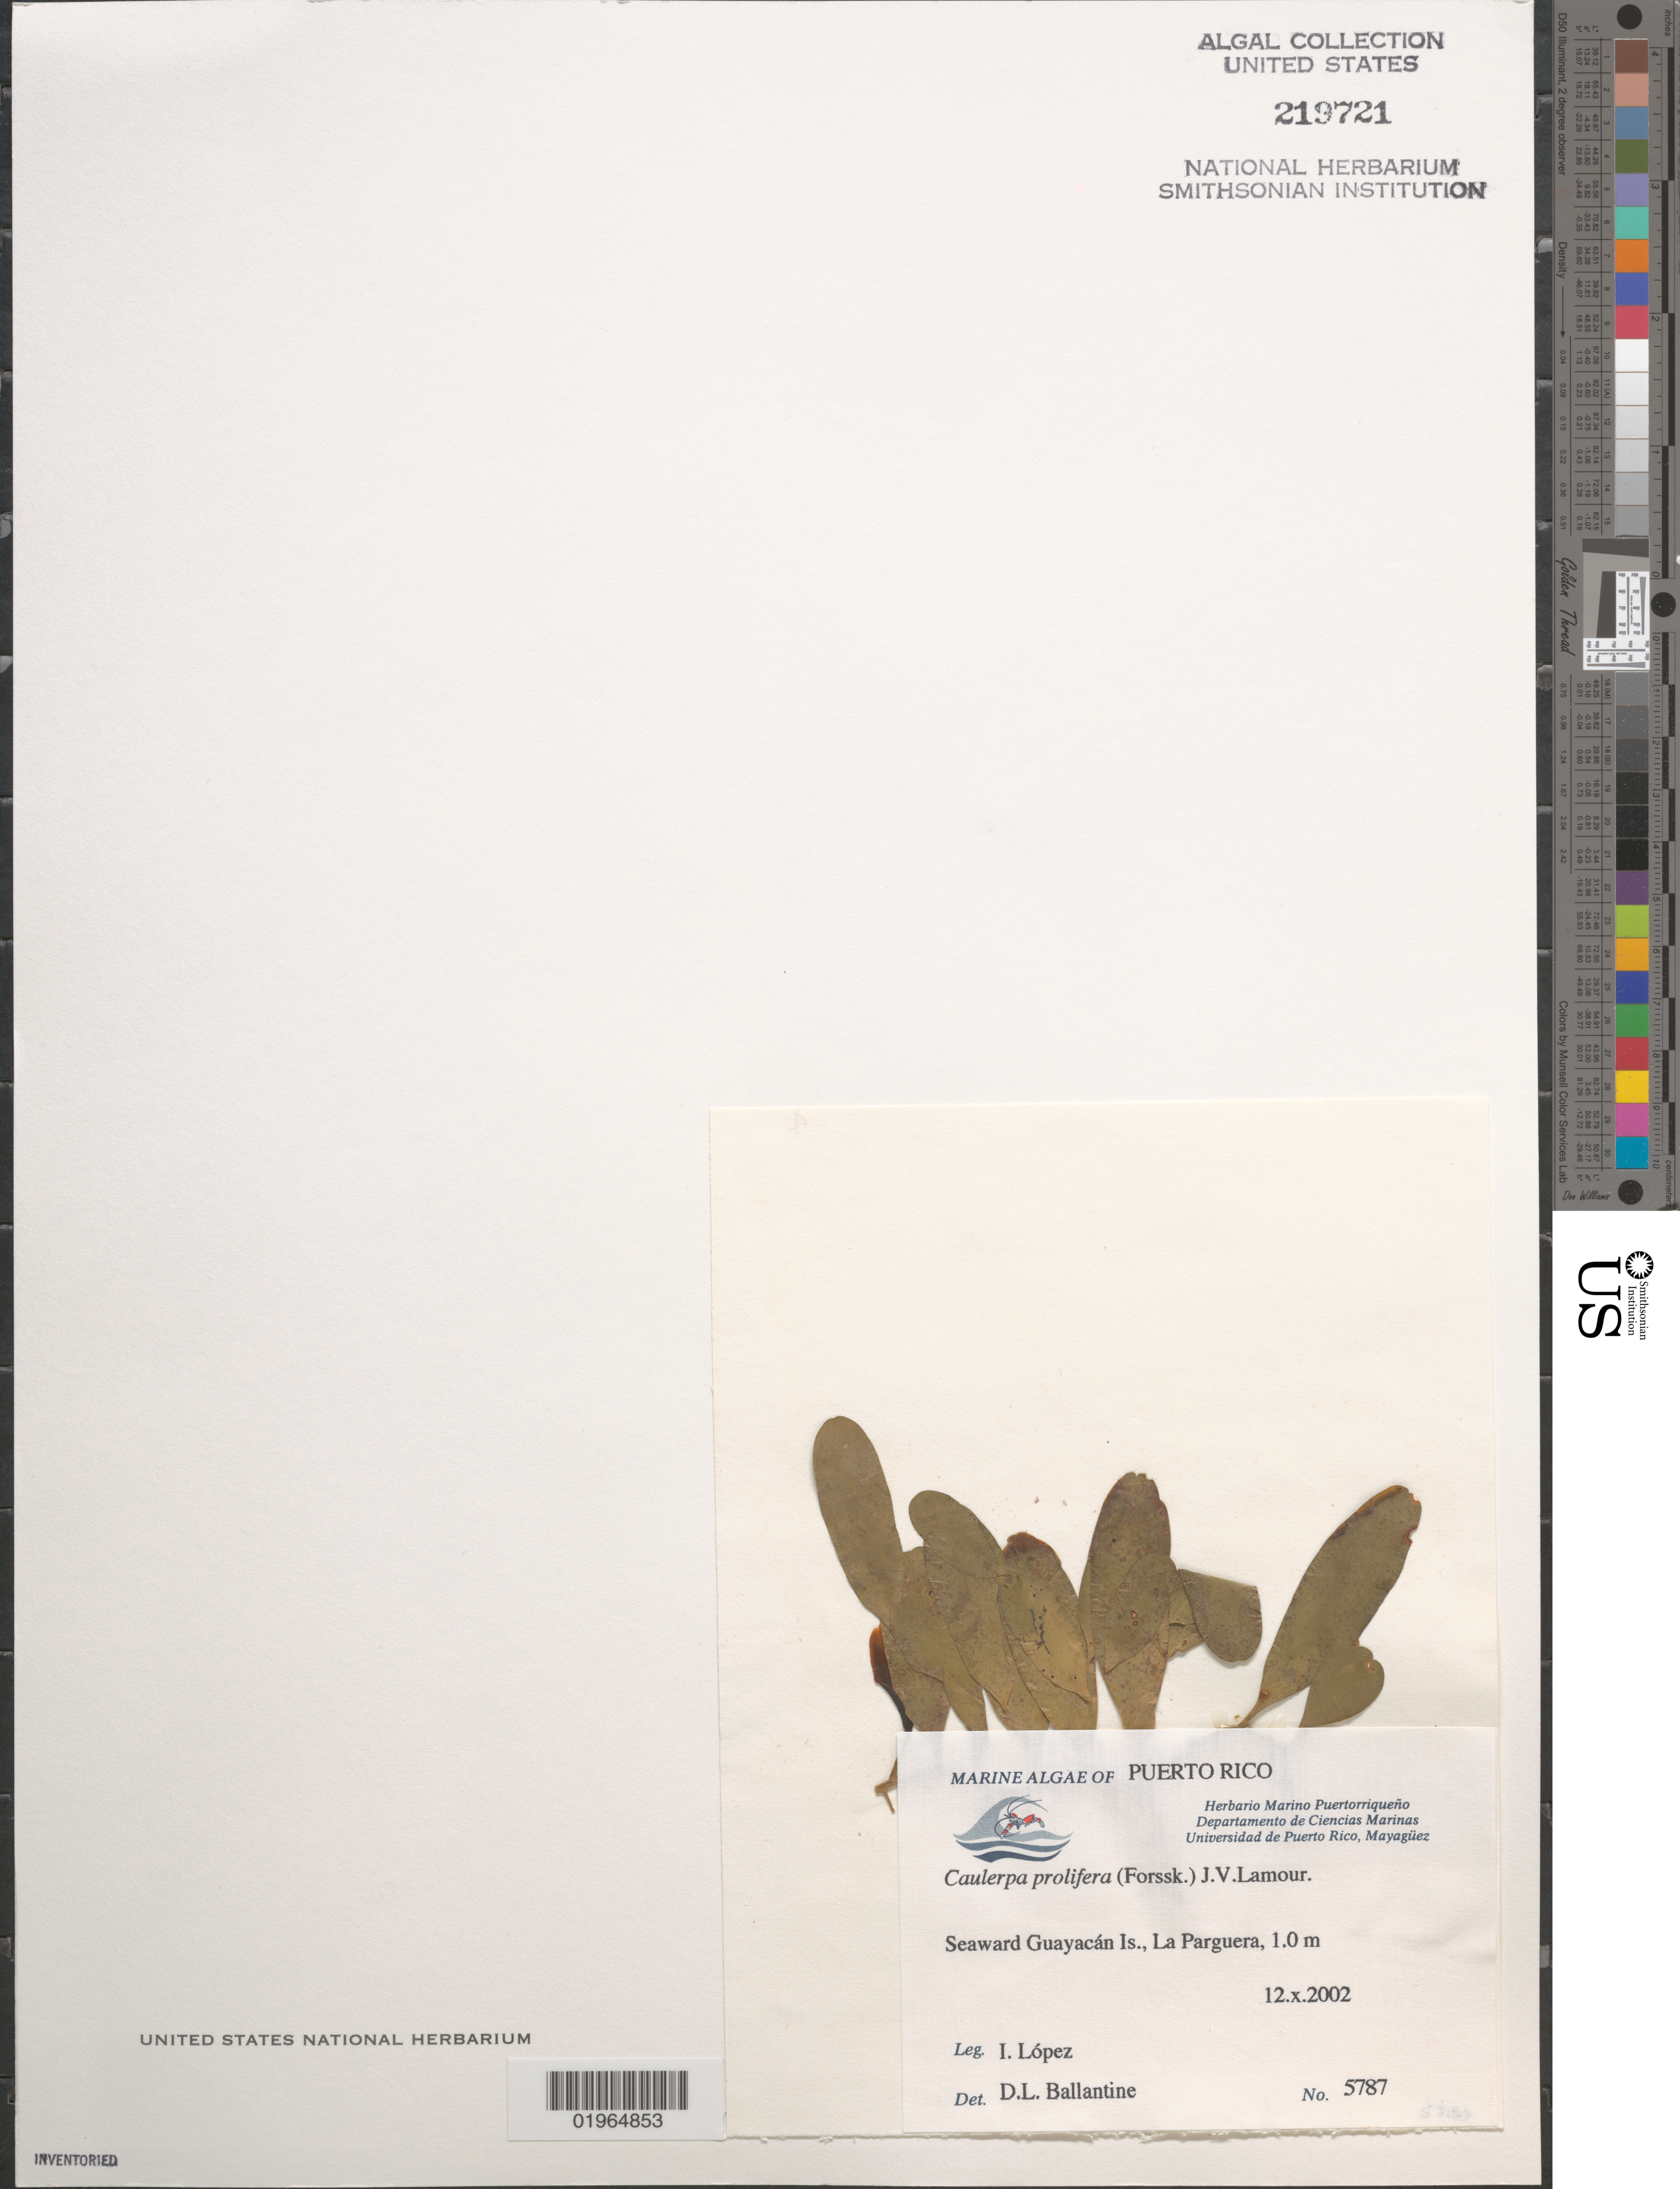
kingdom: Plantae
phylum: Chlorophyta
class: Ulvophyceae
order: Bryopsidales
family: Caulerpaceae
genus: Caulerpa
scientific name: Caulerpa prolifera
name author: (Forssk.) J.V.Lamouroux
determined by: Ballantine, D. L.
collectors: I. Lopez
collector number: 5787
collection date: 2002-10-12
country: Puerto Rico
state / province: Lajas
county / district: La Parguera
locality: Seaward Guayacan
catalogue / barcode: US 219721